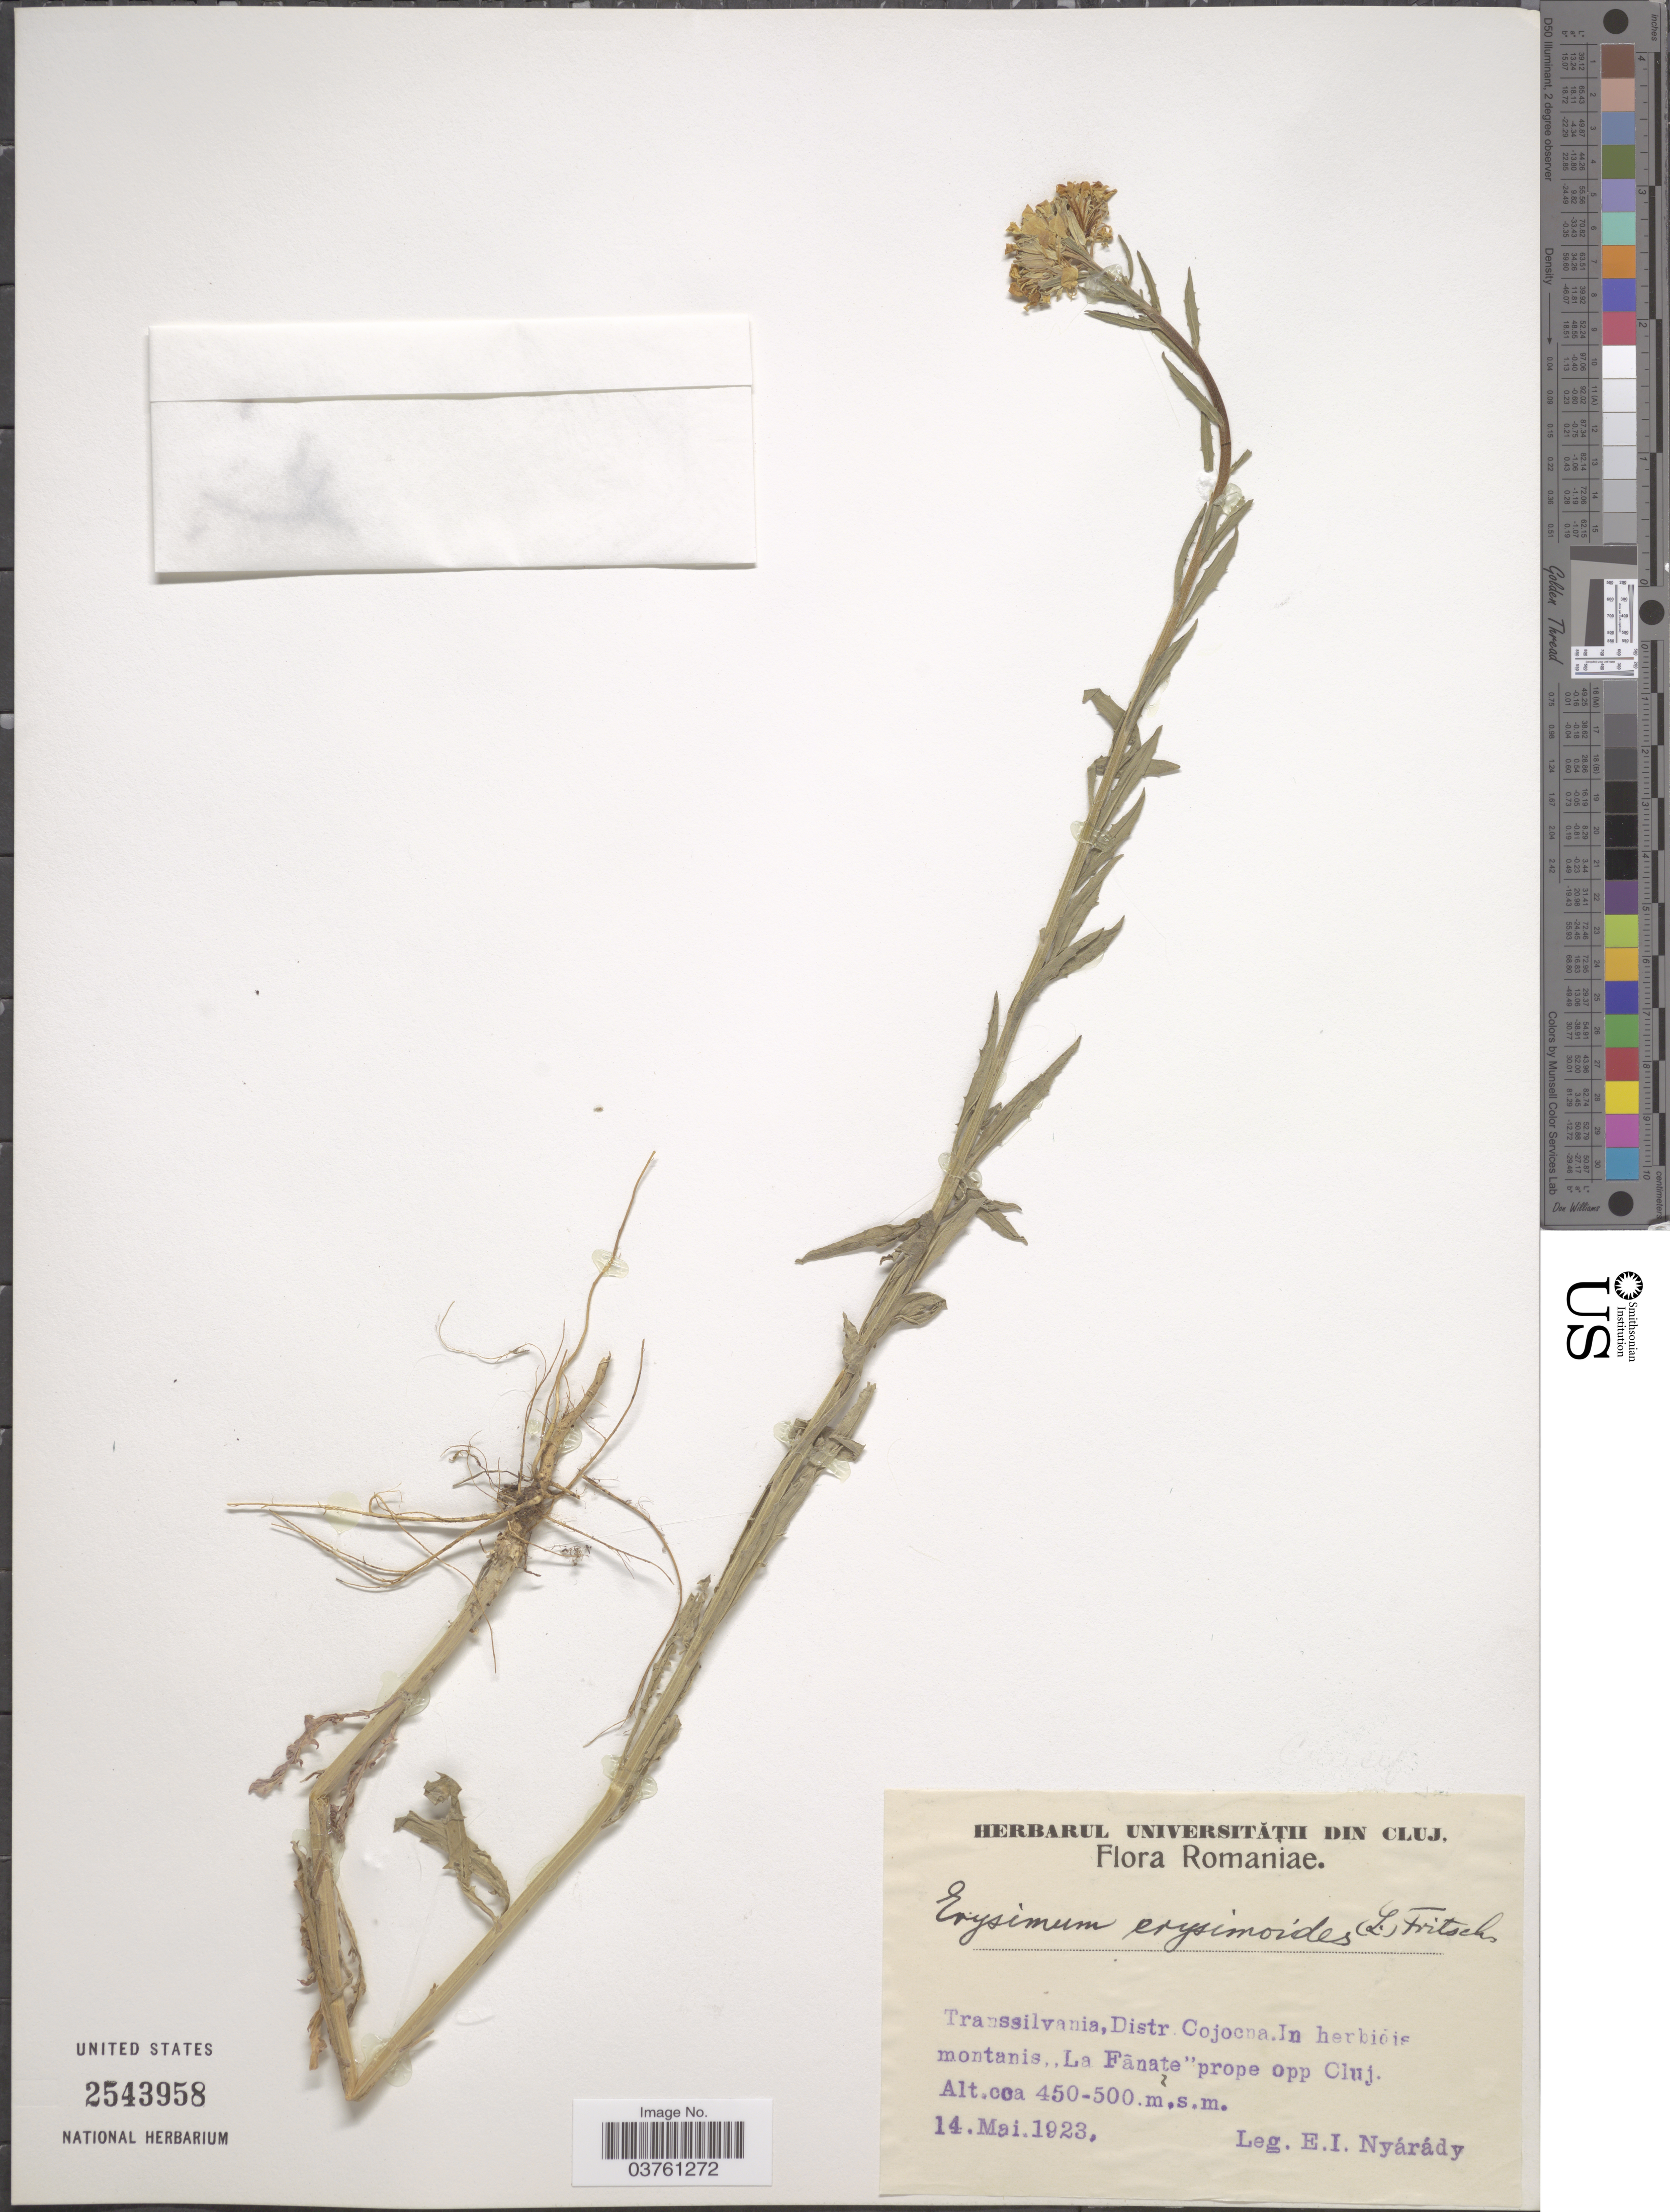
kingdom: Plantae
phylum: Tracheophyta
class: Magnoliopsida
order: Brassicales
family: Brassicaceae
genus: Erysimum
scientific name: Erysimum erysimoides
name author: (Kar. & Kir.) Kuntze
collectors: E. Nyárády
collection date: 1923-05-14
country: Romania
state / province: Cluj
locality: Transsilvania,Distr. Cojocna. In herbiois montanis "La Fânate" prope opp Cluj.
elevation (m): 450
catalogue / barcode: US 2543958